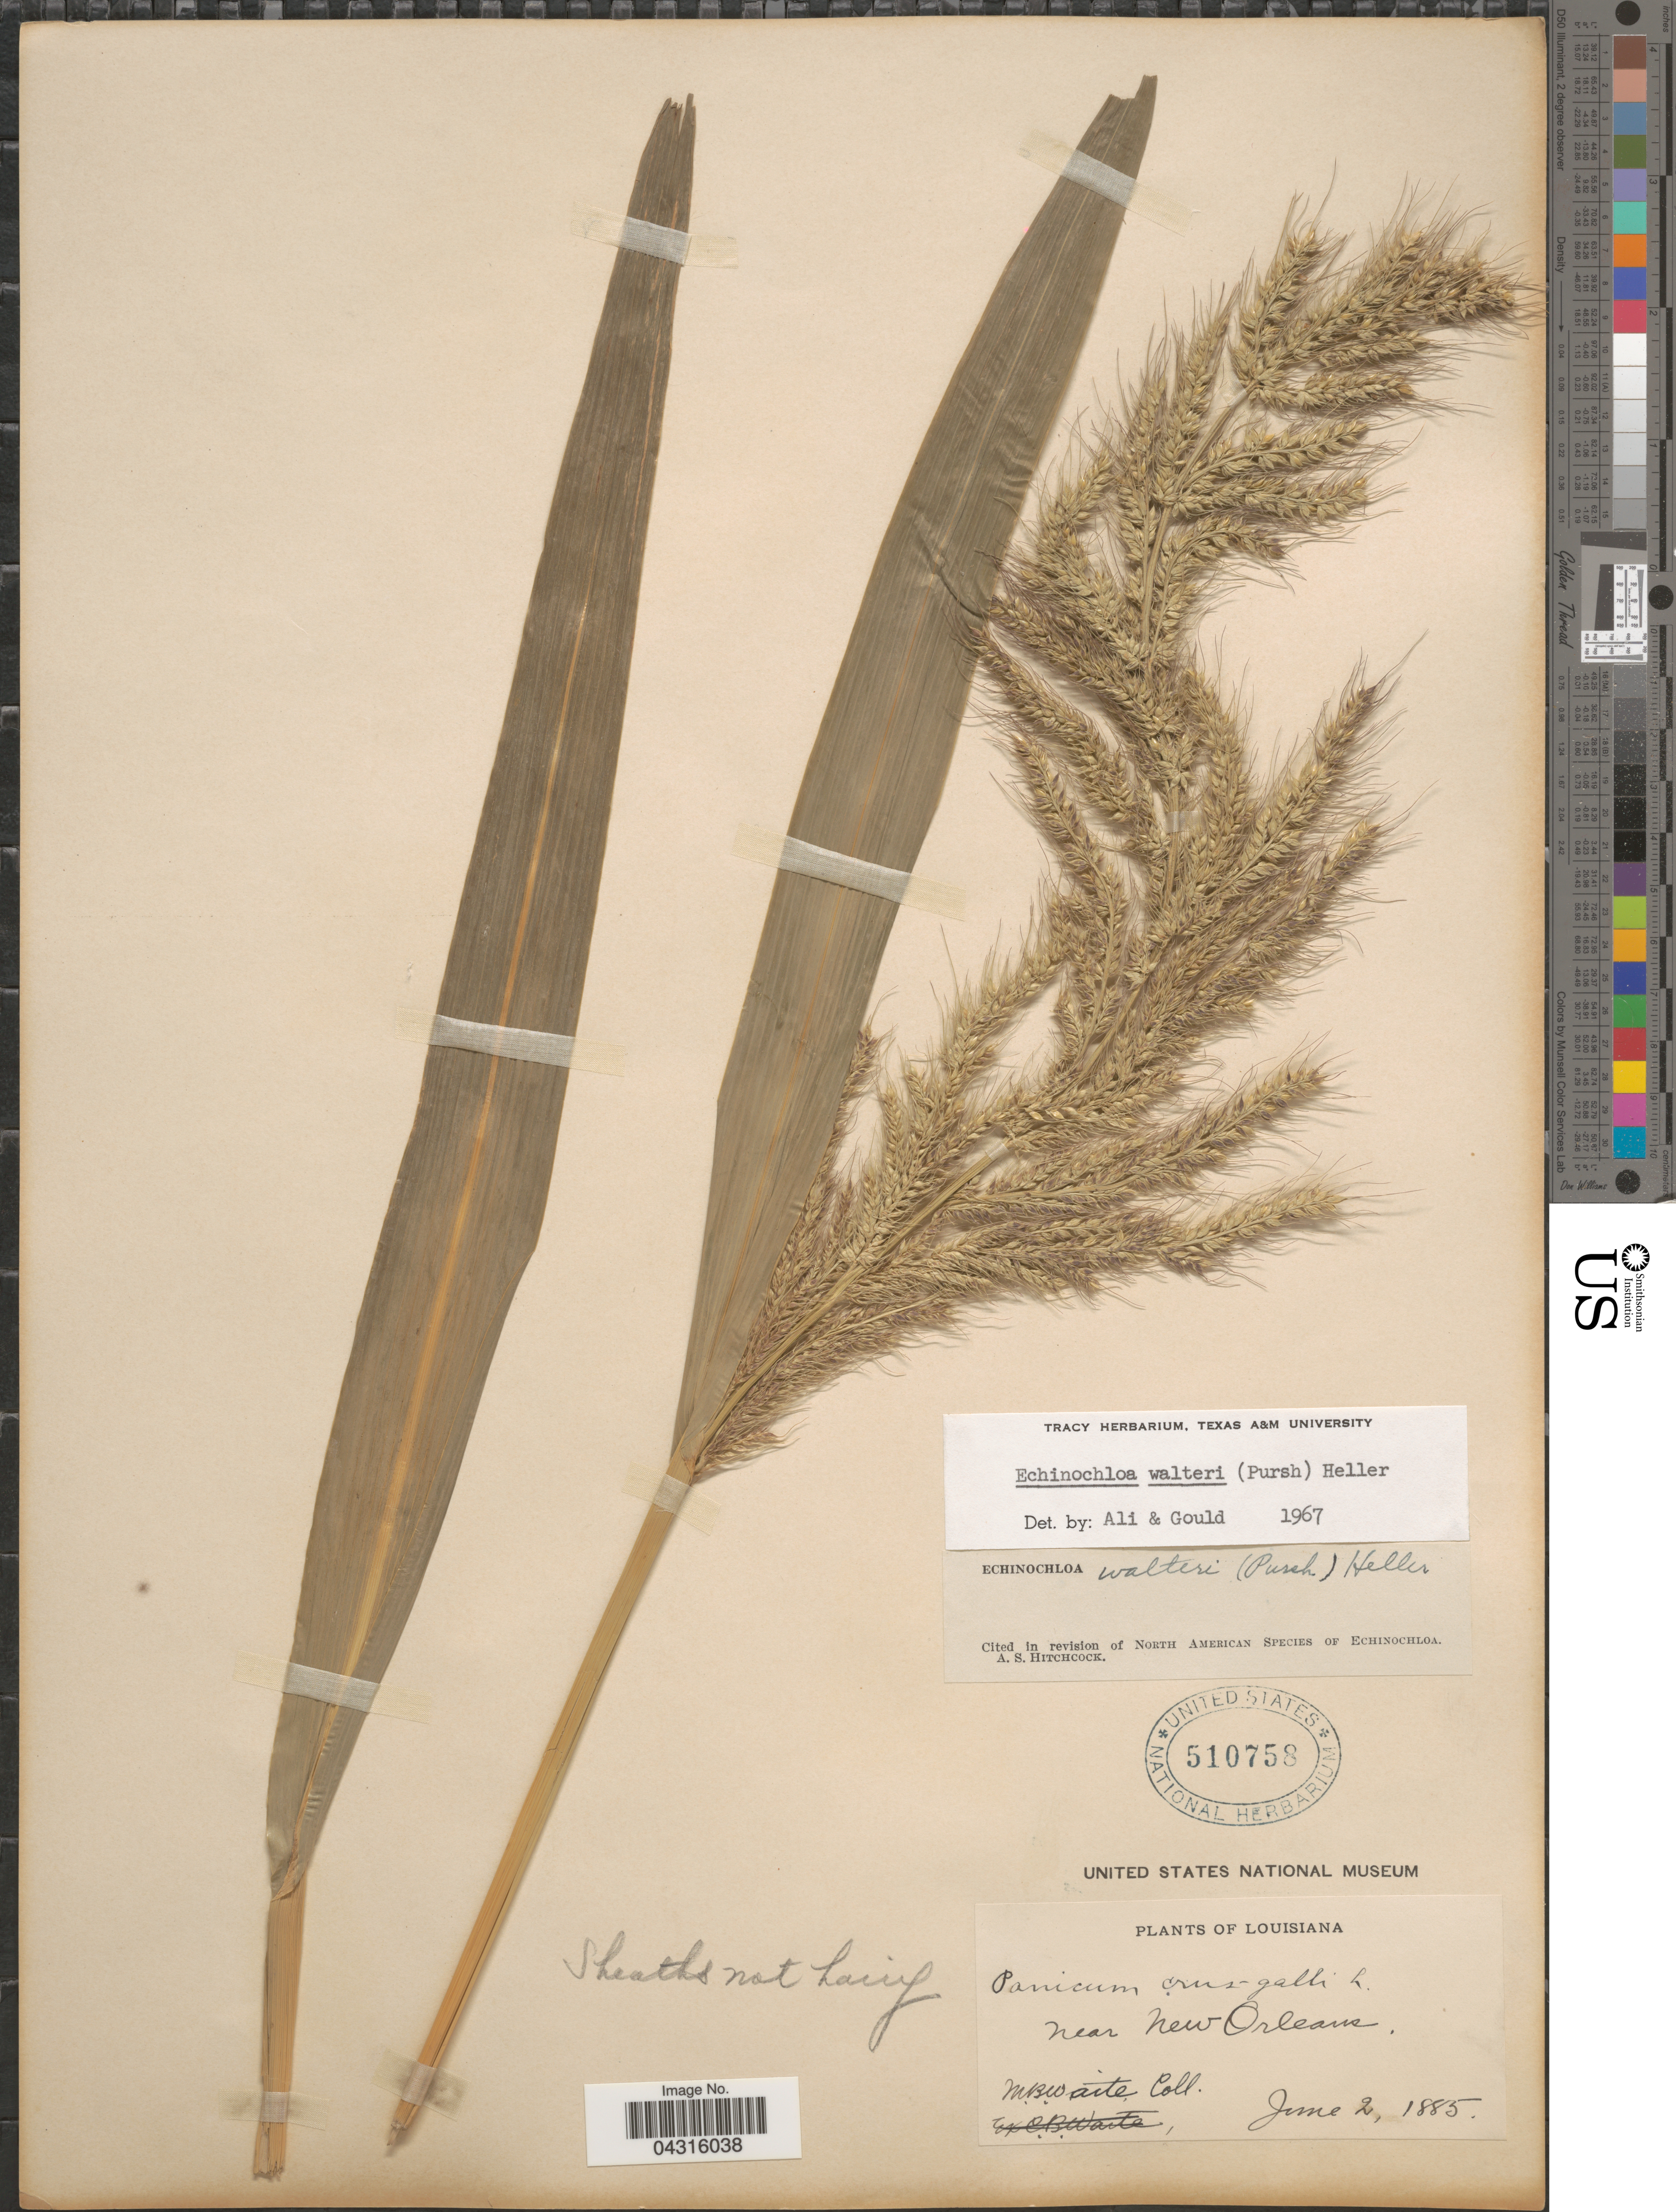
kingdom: Plantae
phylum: Tracheophyta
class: Liliopsida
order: Poales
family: Poaceae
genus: Echinochloa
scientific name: Echinochloa walteri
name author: (Pursh) A. Heller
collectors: M. B. Waite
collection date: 1885-06-02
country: United States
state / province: Louisiana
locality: Near New Orleans.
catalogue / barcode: US 510758